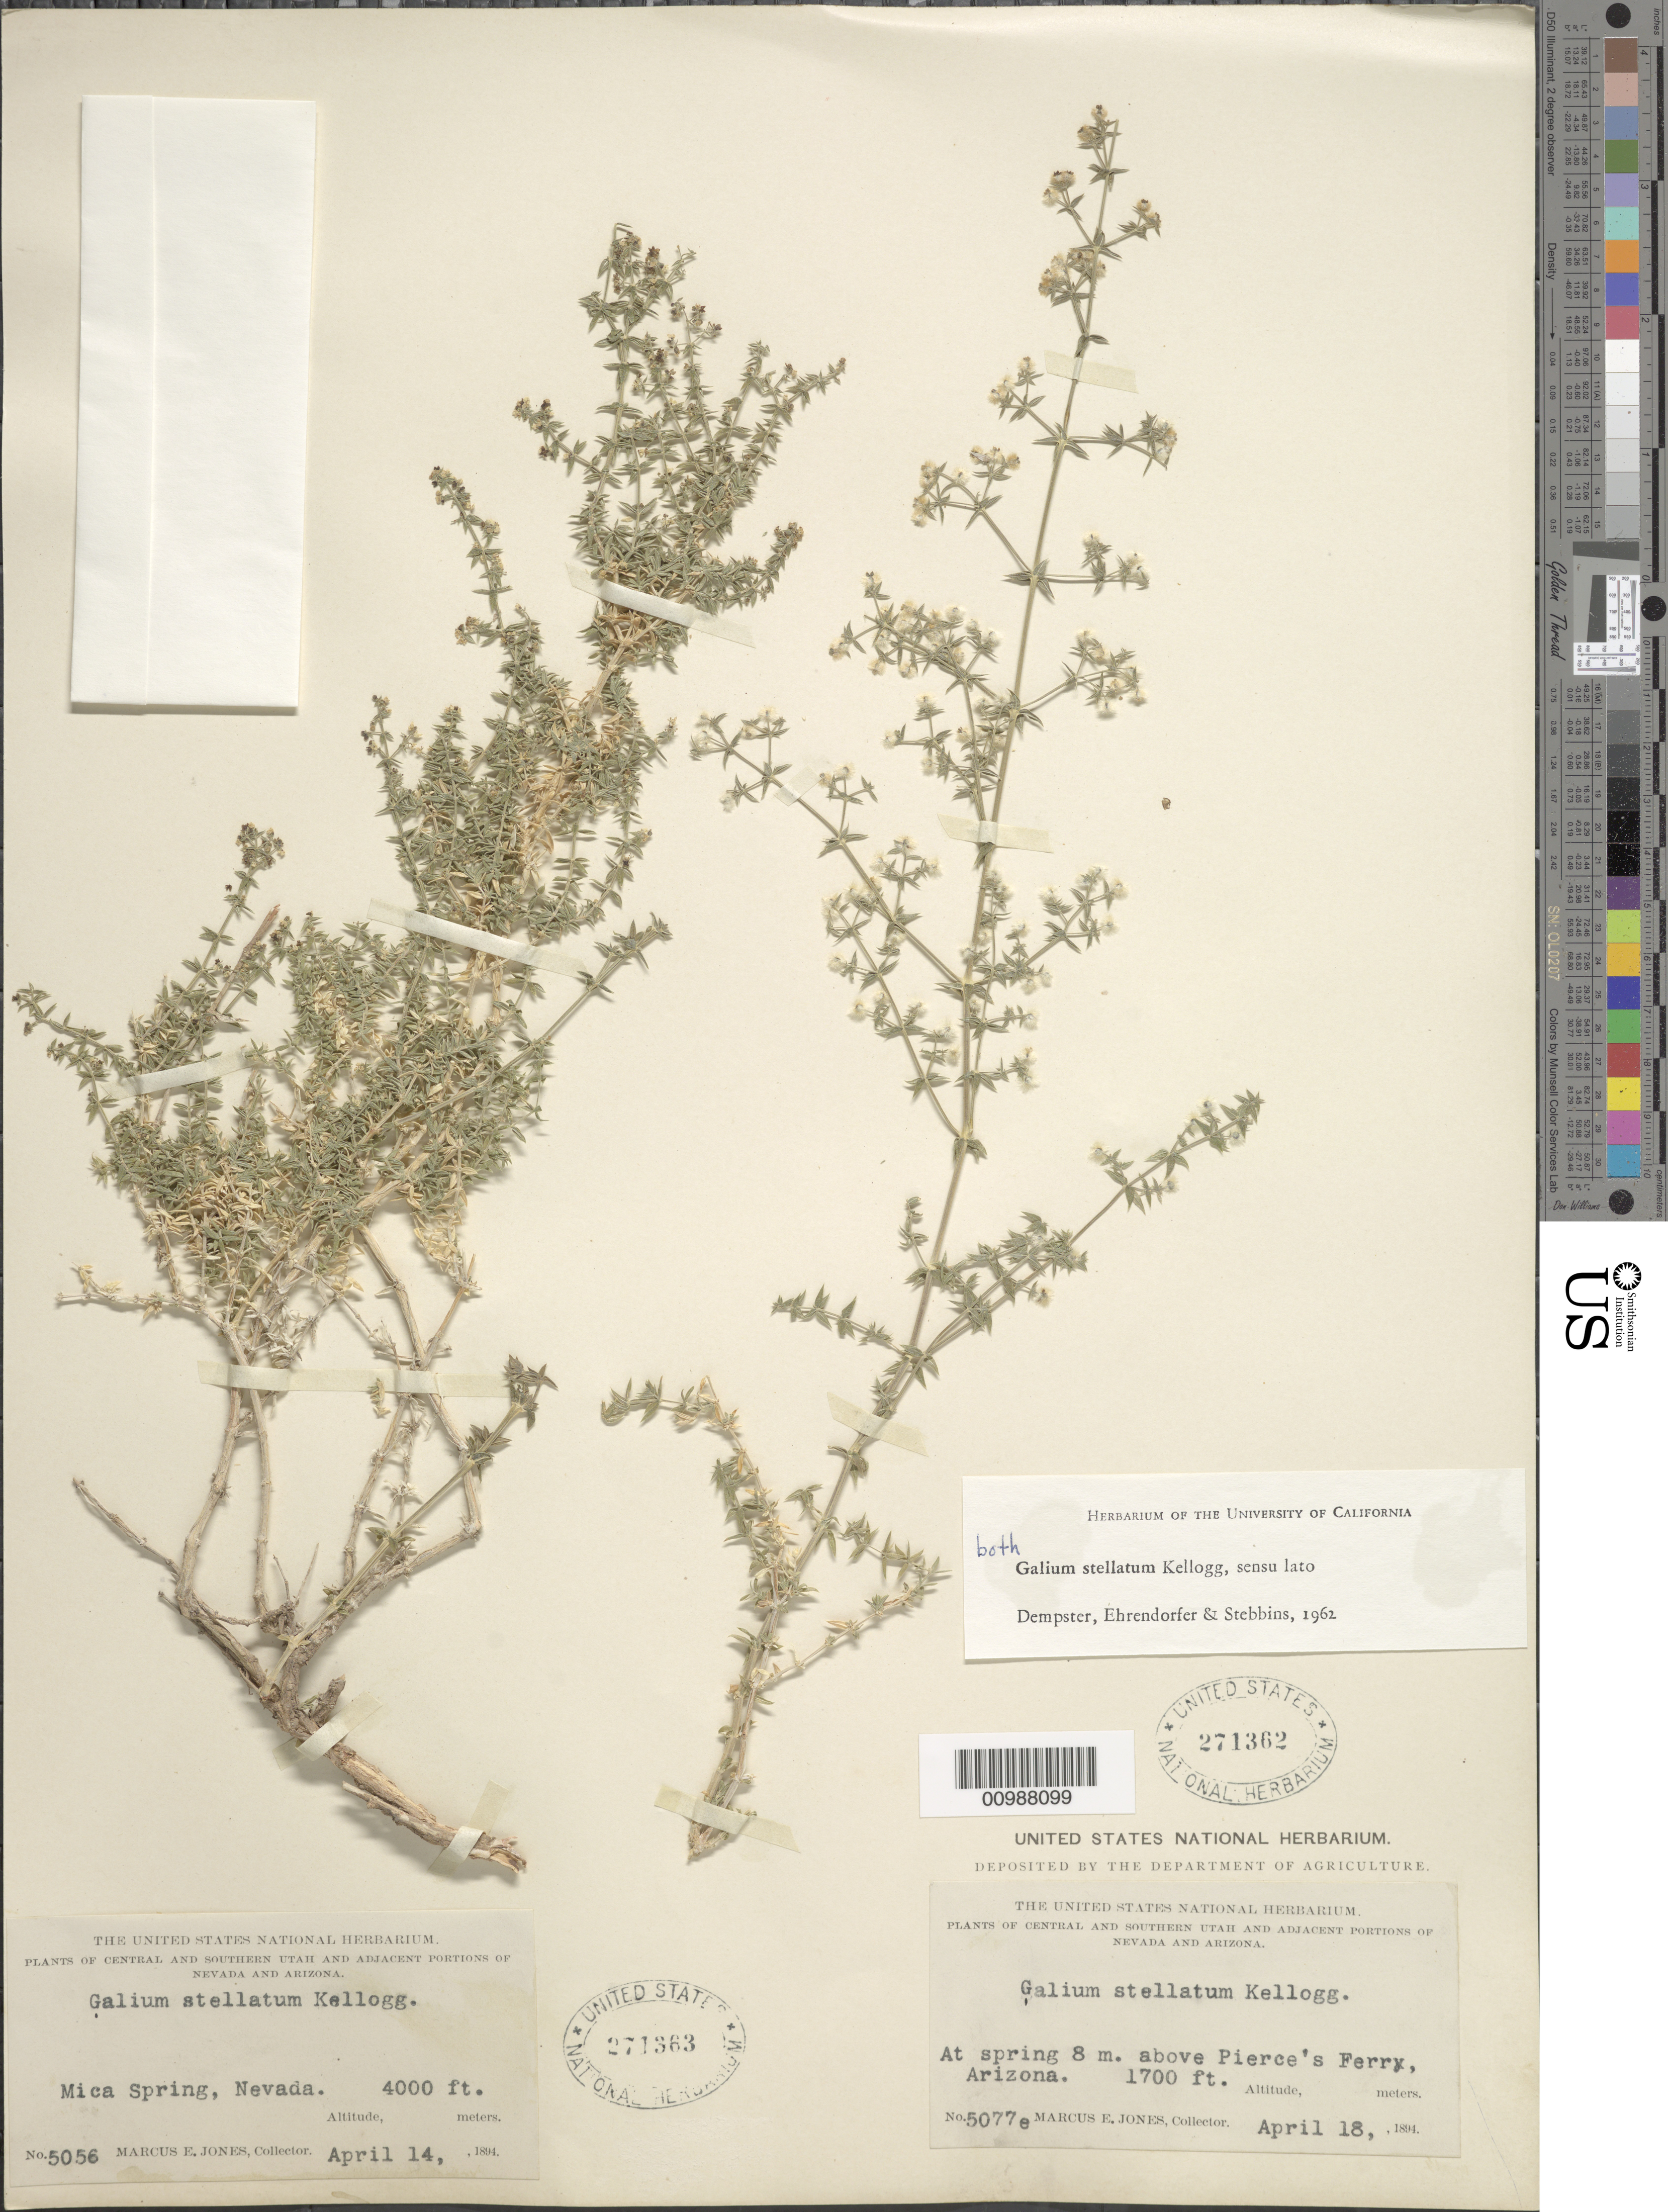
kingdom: Plantae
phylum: Tracheophyta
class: Magnoliopsida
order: Gentianales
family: Rubiaceae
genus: Galium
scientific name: Galium stellatum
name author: Kellogg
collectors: M. E. Jones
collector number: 5077E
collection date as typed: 18 Apr 1894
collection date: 1894-04-18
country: United States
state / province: Arizona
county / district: Mohave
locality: At spring 8 miles above Pierce's Ferry.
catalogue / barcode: US 271362